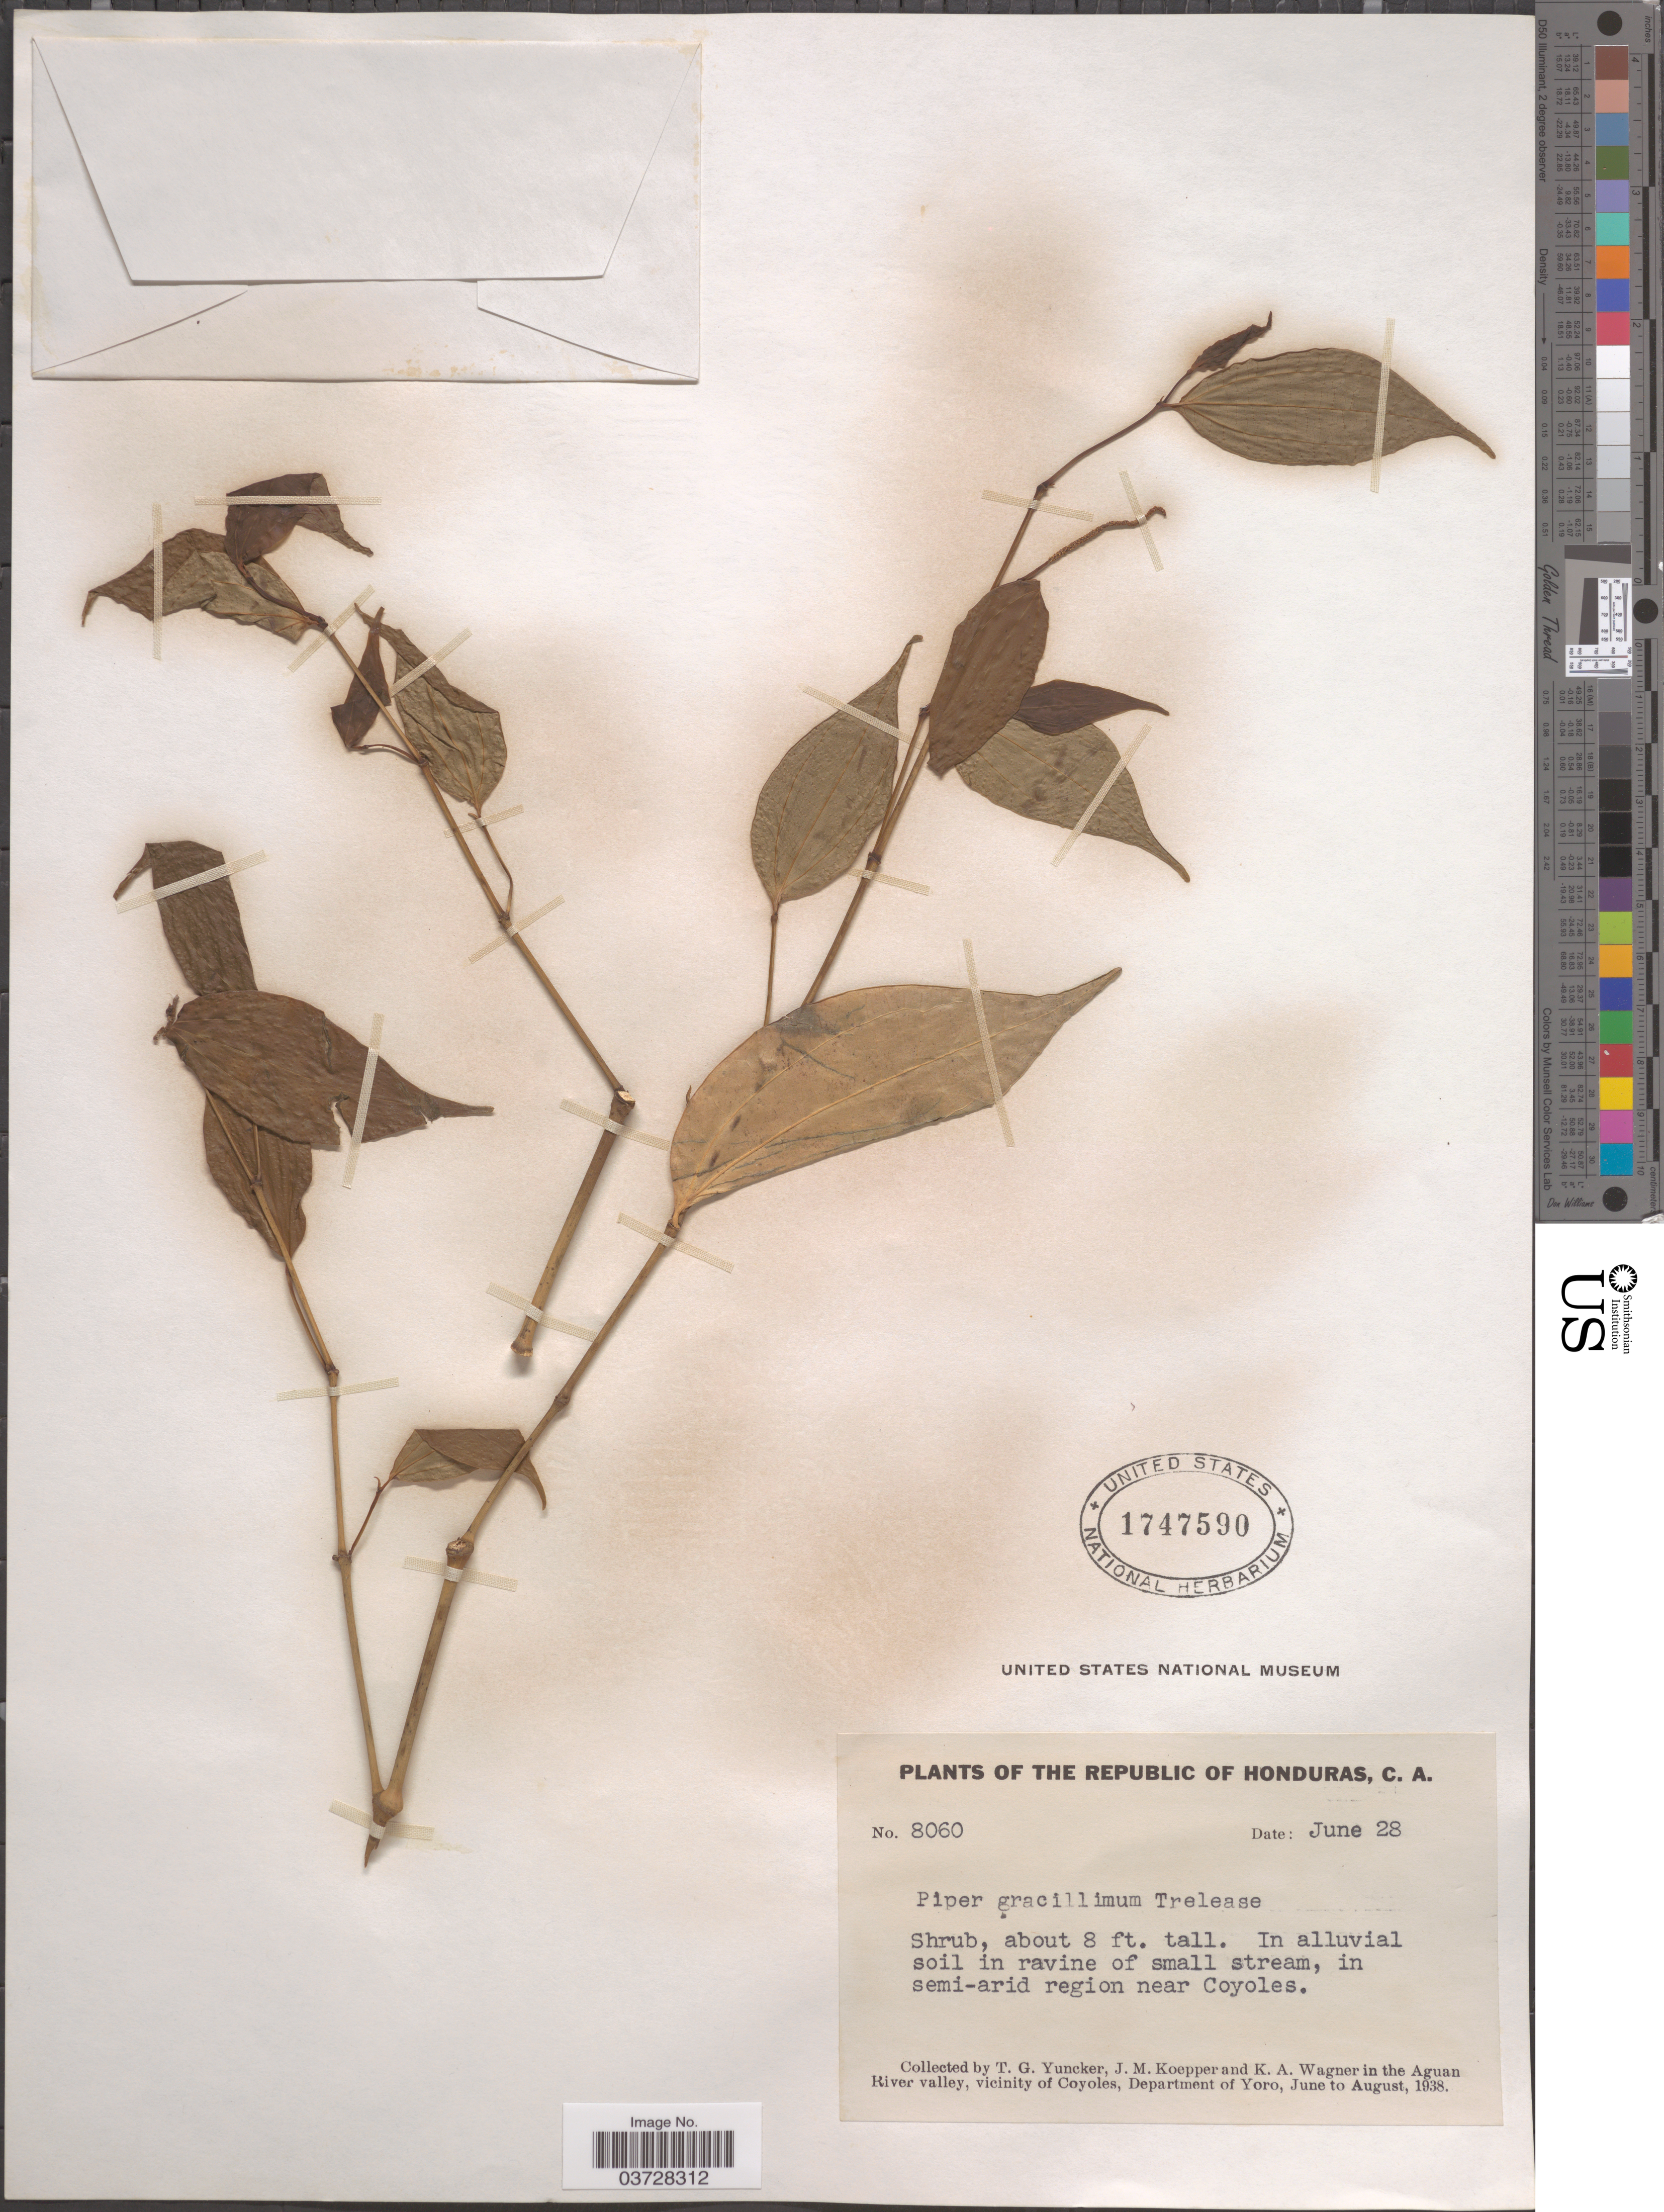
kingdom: Plantae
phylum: Tracheophyta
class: Magnoliopsida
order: Piperales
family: Piperaceae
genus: Piper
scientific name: Piper gracillimum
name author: Trel.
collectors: T. G. Yuncker, J. M. Koepper & K. A. Wagner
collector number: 8060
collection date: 1938-06-28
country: Honduras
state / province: Yoro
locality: In semi-arid region near Coyoles. In the Aguan River valley, vicinity of Coyoles, Department of Yoro.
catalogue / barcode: US 1747590